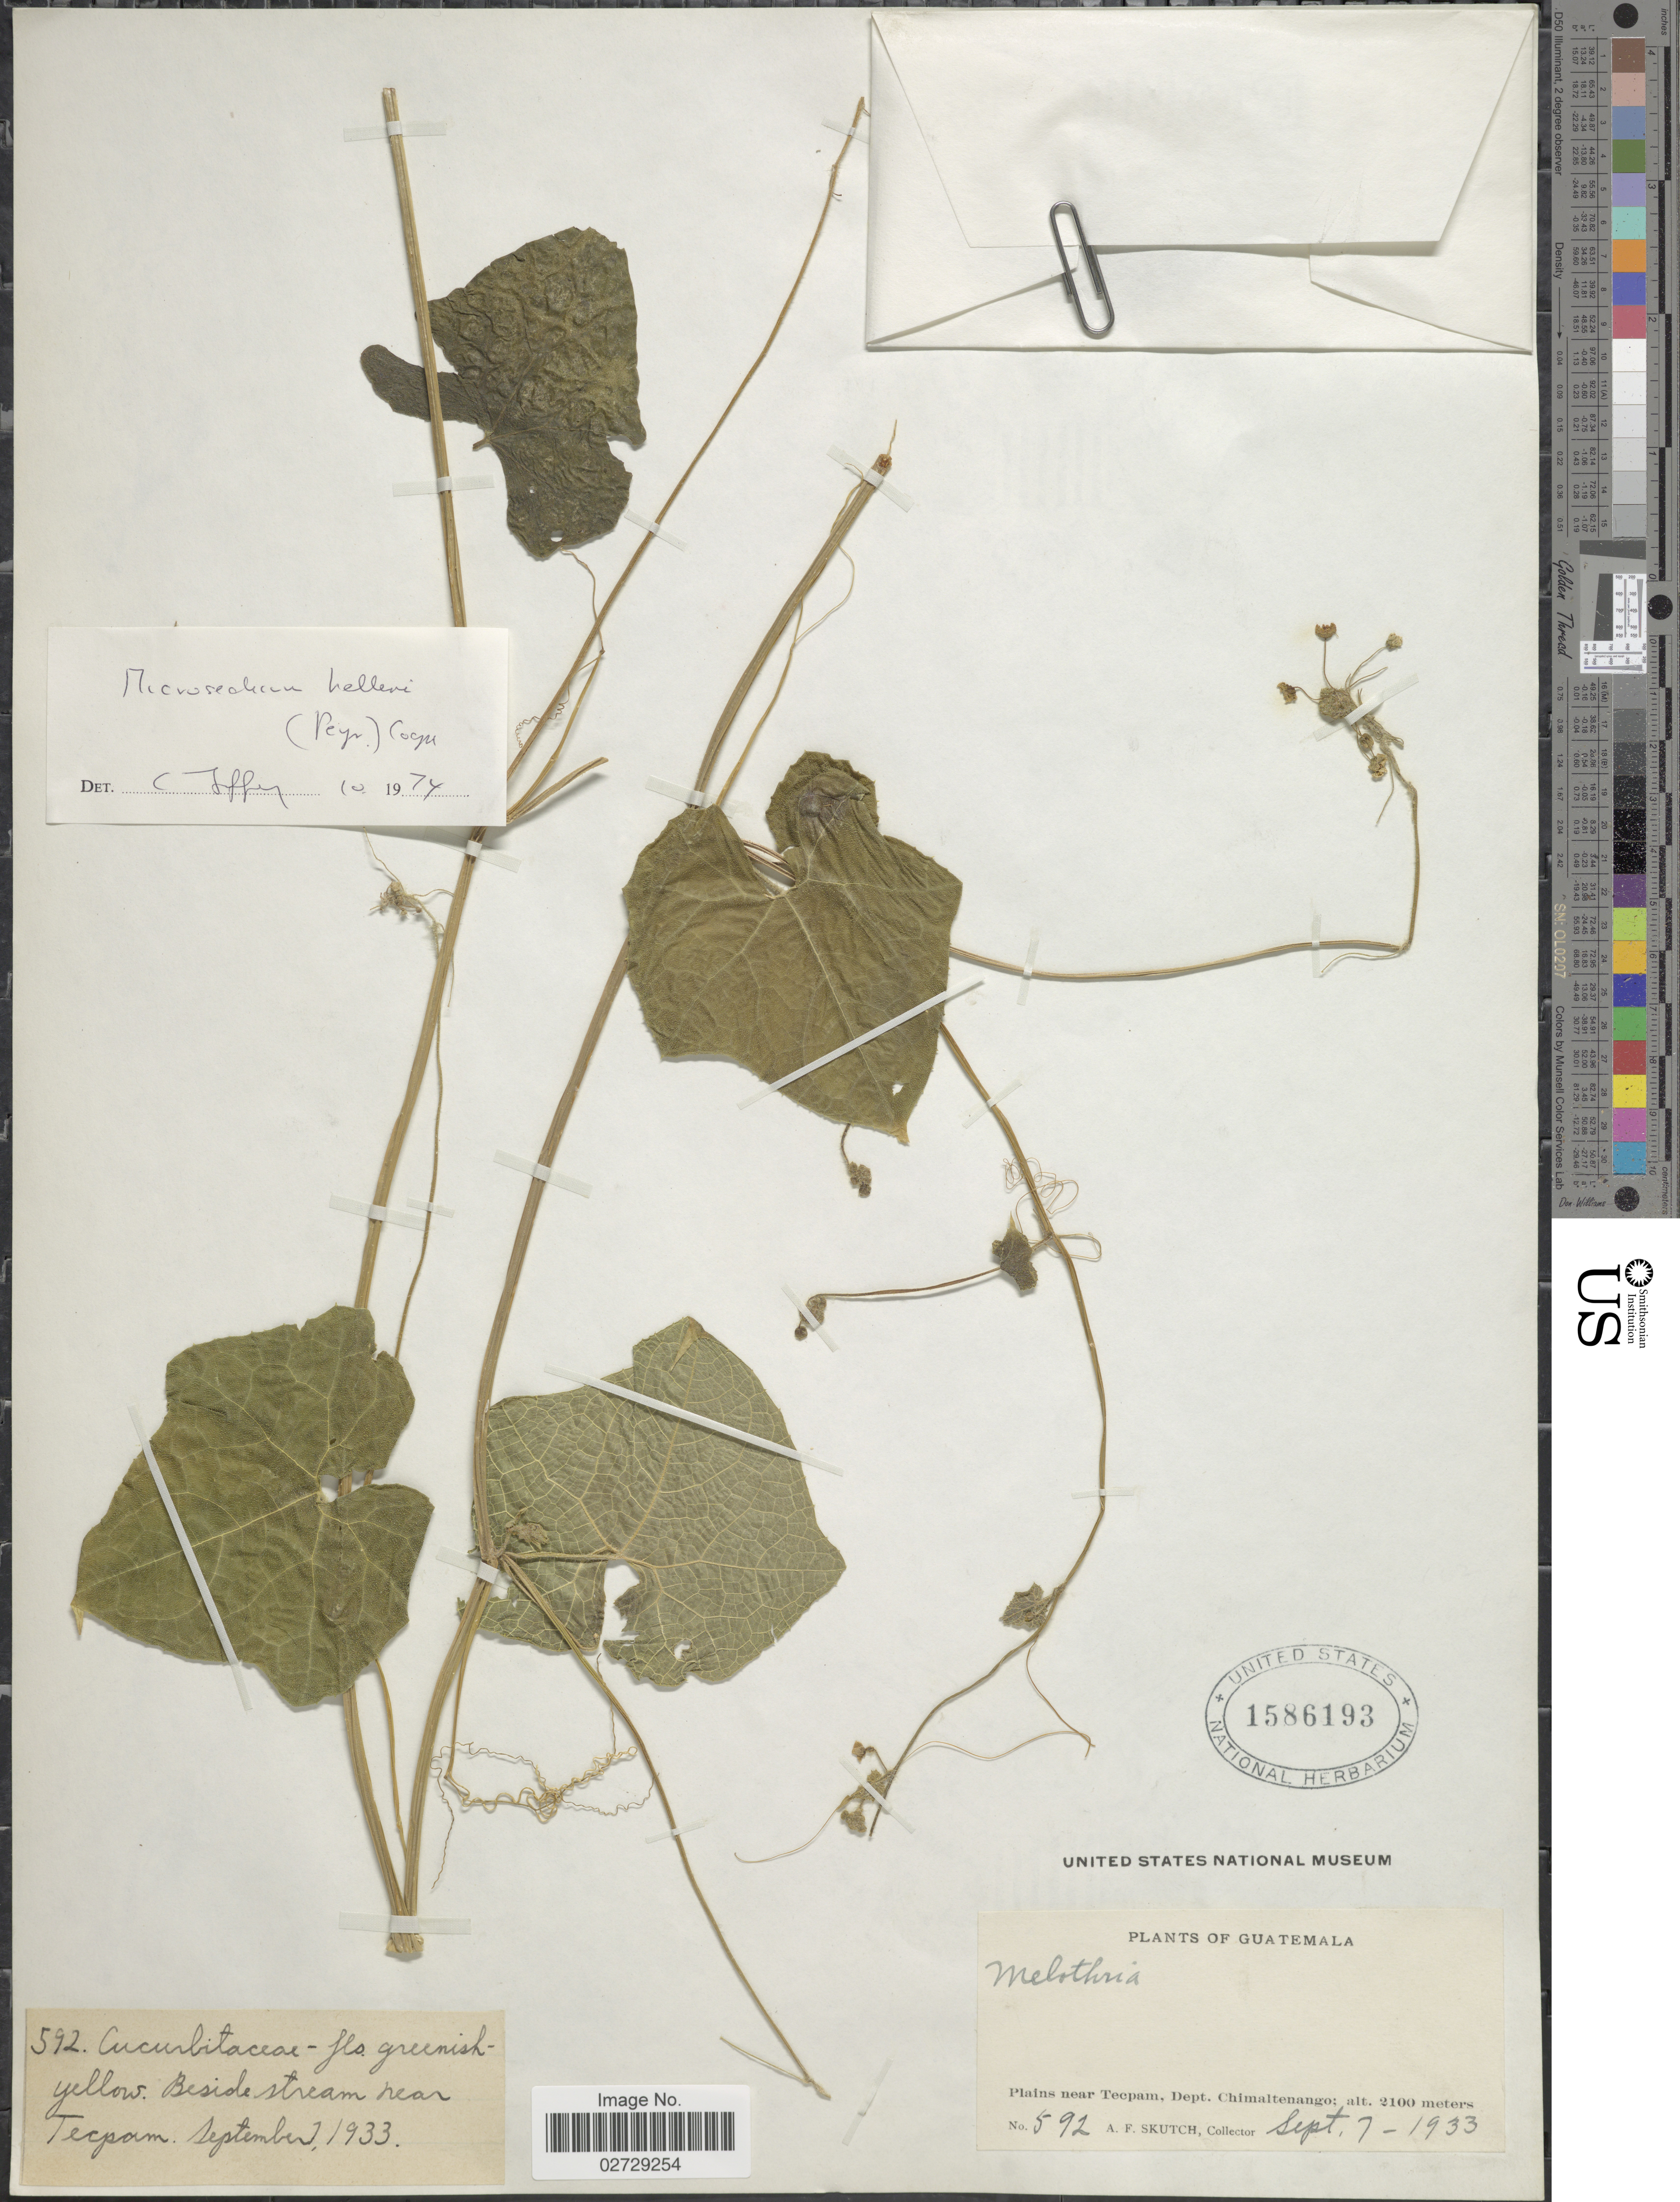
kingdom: Plantae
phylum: Tracheophyta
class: Magnoliopsida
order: Cucurbitales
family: Cucurbitaceae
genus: Microsechium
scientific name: Microsechium helleri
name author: (Peyr.) Cogn.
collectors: A. F. Skutch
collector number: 592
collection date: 1933-09-07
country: Guatemala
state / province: Chimaltenango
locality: Plains near Tecpam, Dept. Chimaltenango. Beside stream near Tecpam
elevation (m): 2100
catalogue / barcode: US 1586193